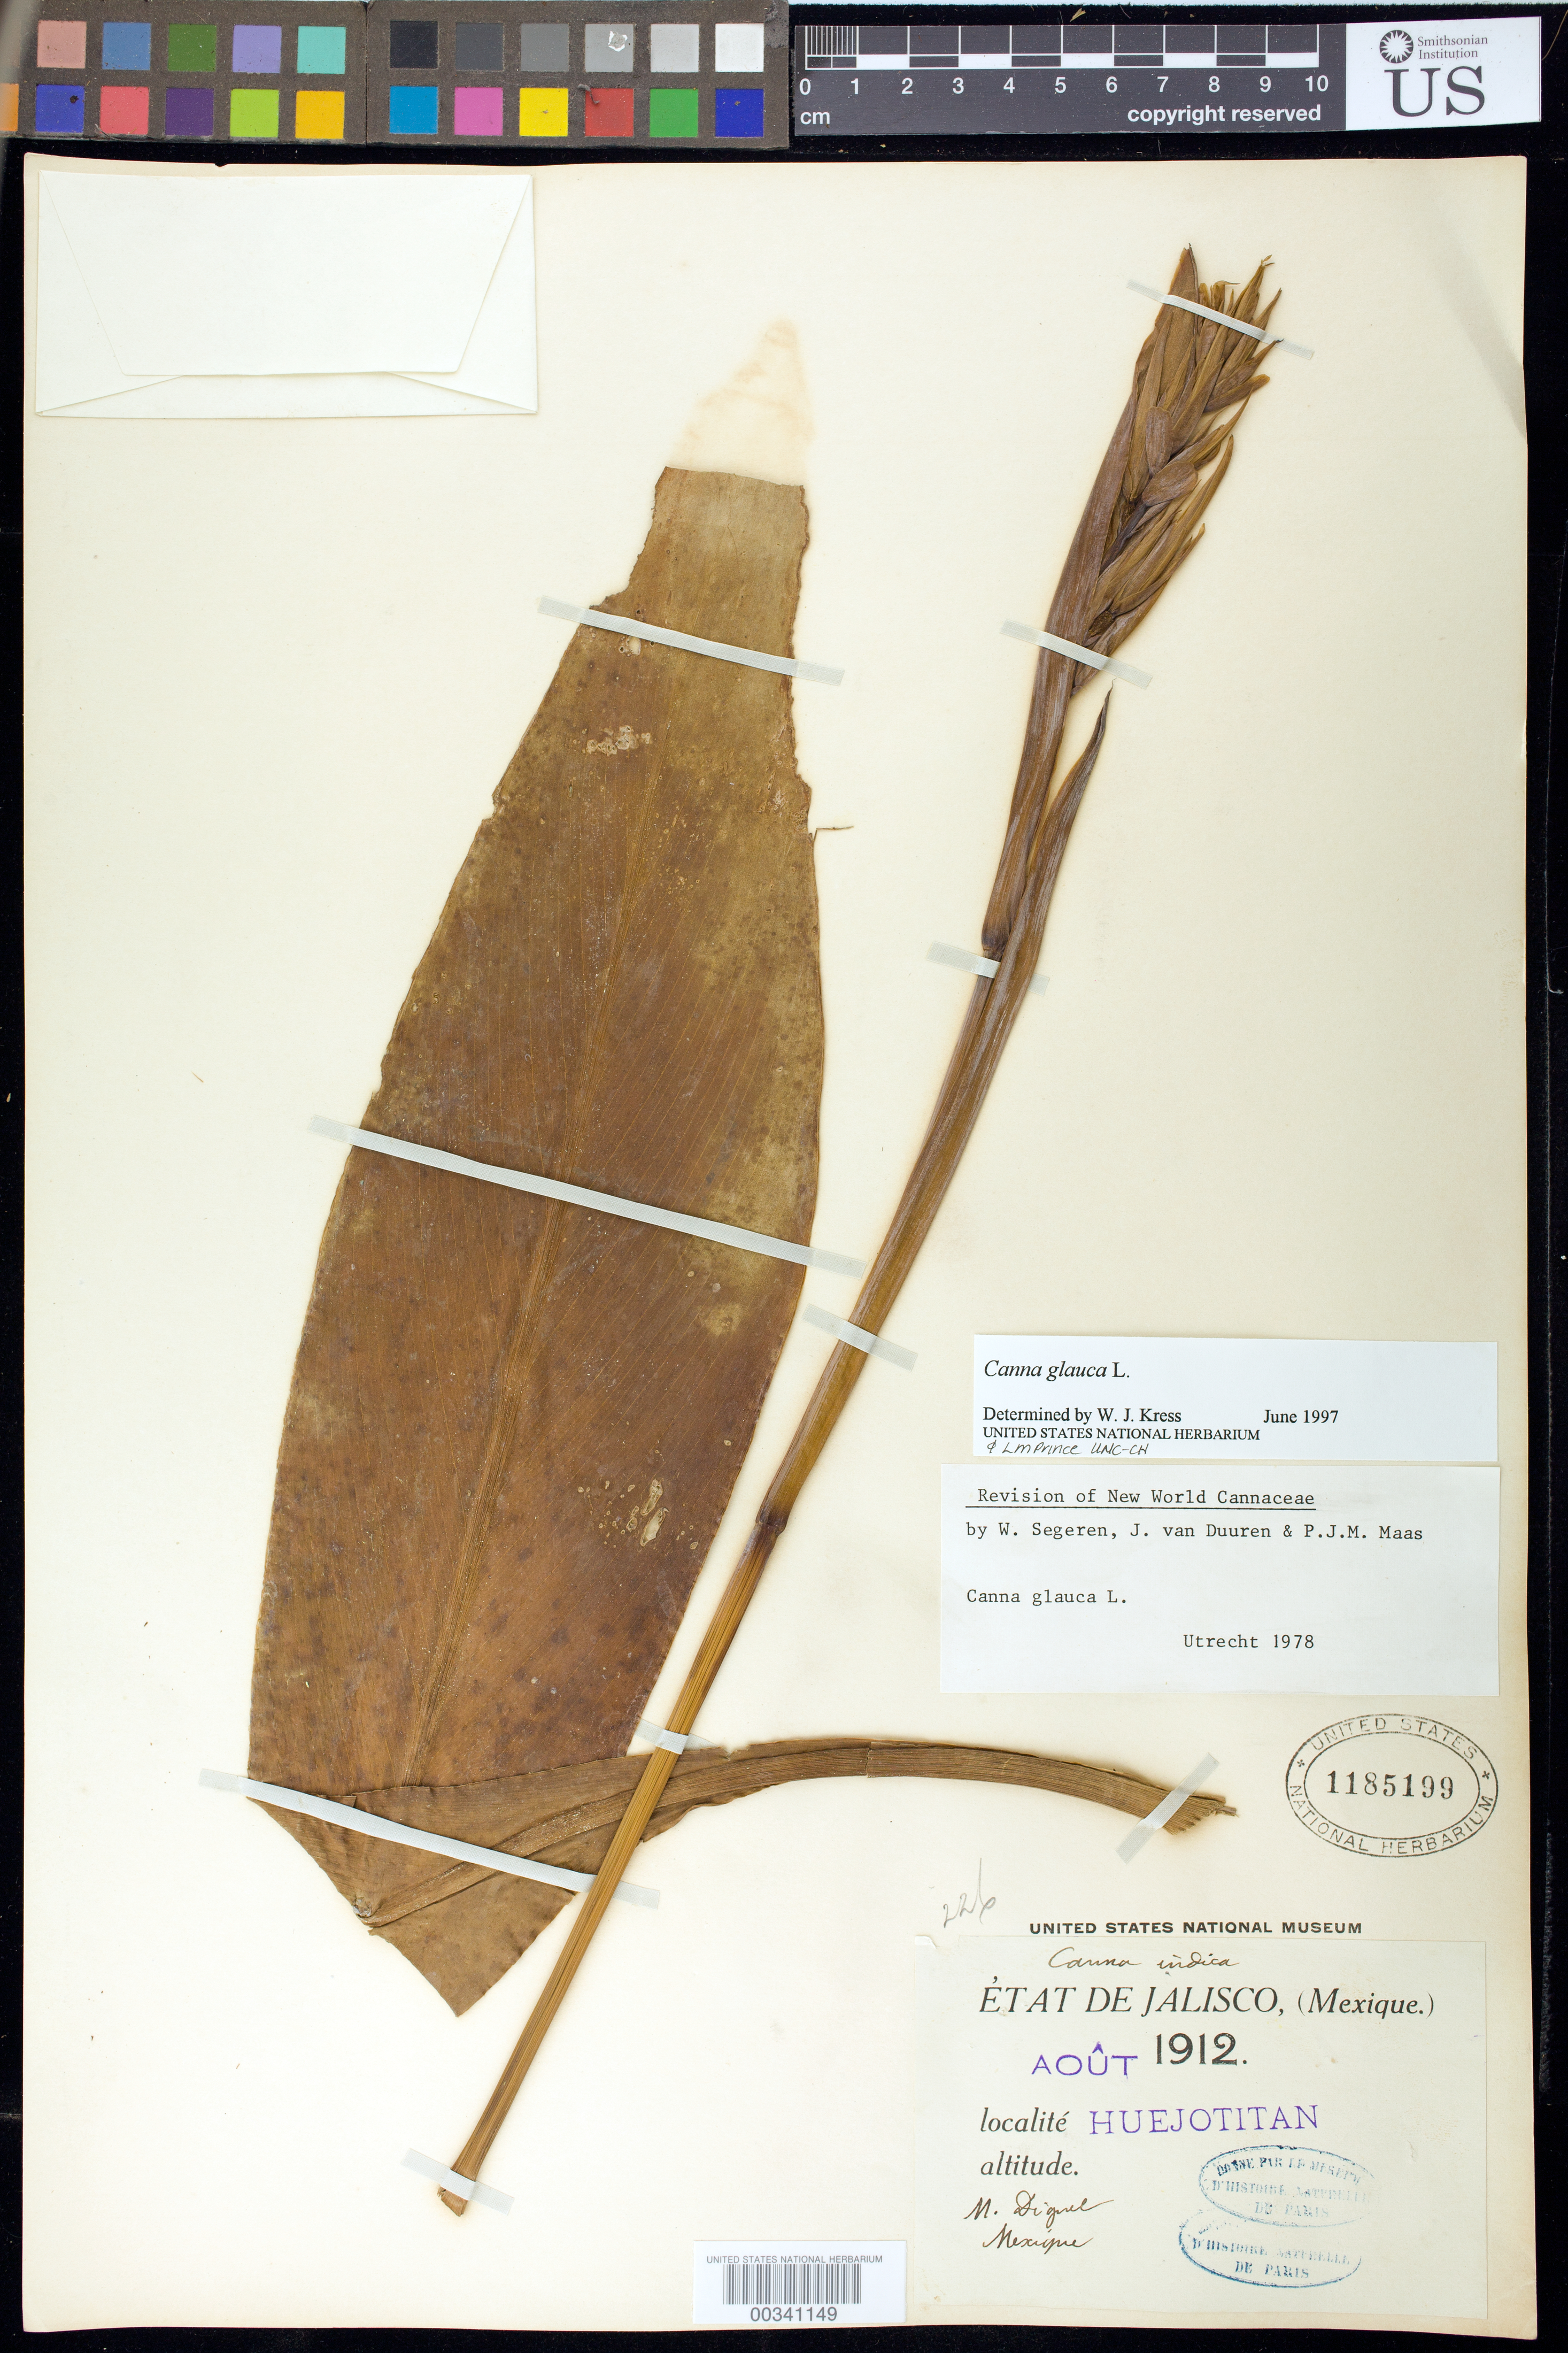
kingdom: Plantae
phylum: Tracheophyta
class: Liliopsida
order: Zingiberales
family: Cannaceae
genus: Canna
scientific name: Canna glauca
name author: L.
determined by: Maas, Paul J. M.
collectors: M. L. Diguet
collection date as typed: Aug 1912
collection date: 1912-08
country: Mexico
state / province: Jalisco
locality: Huejotitan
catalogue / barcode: US 1185199